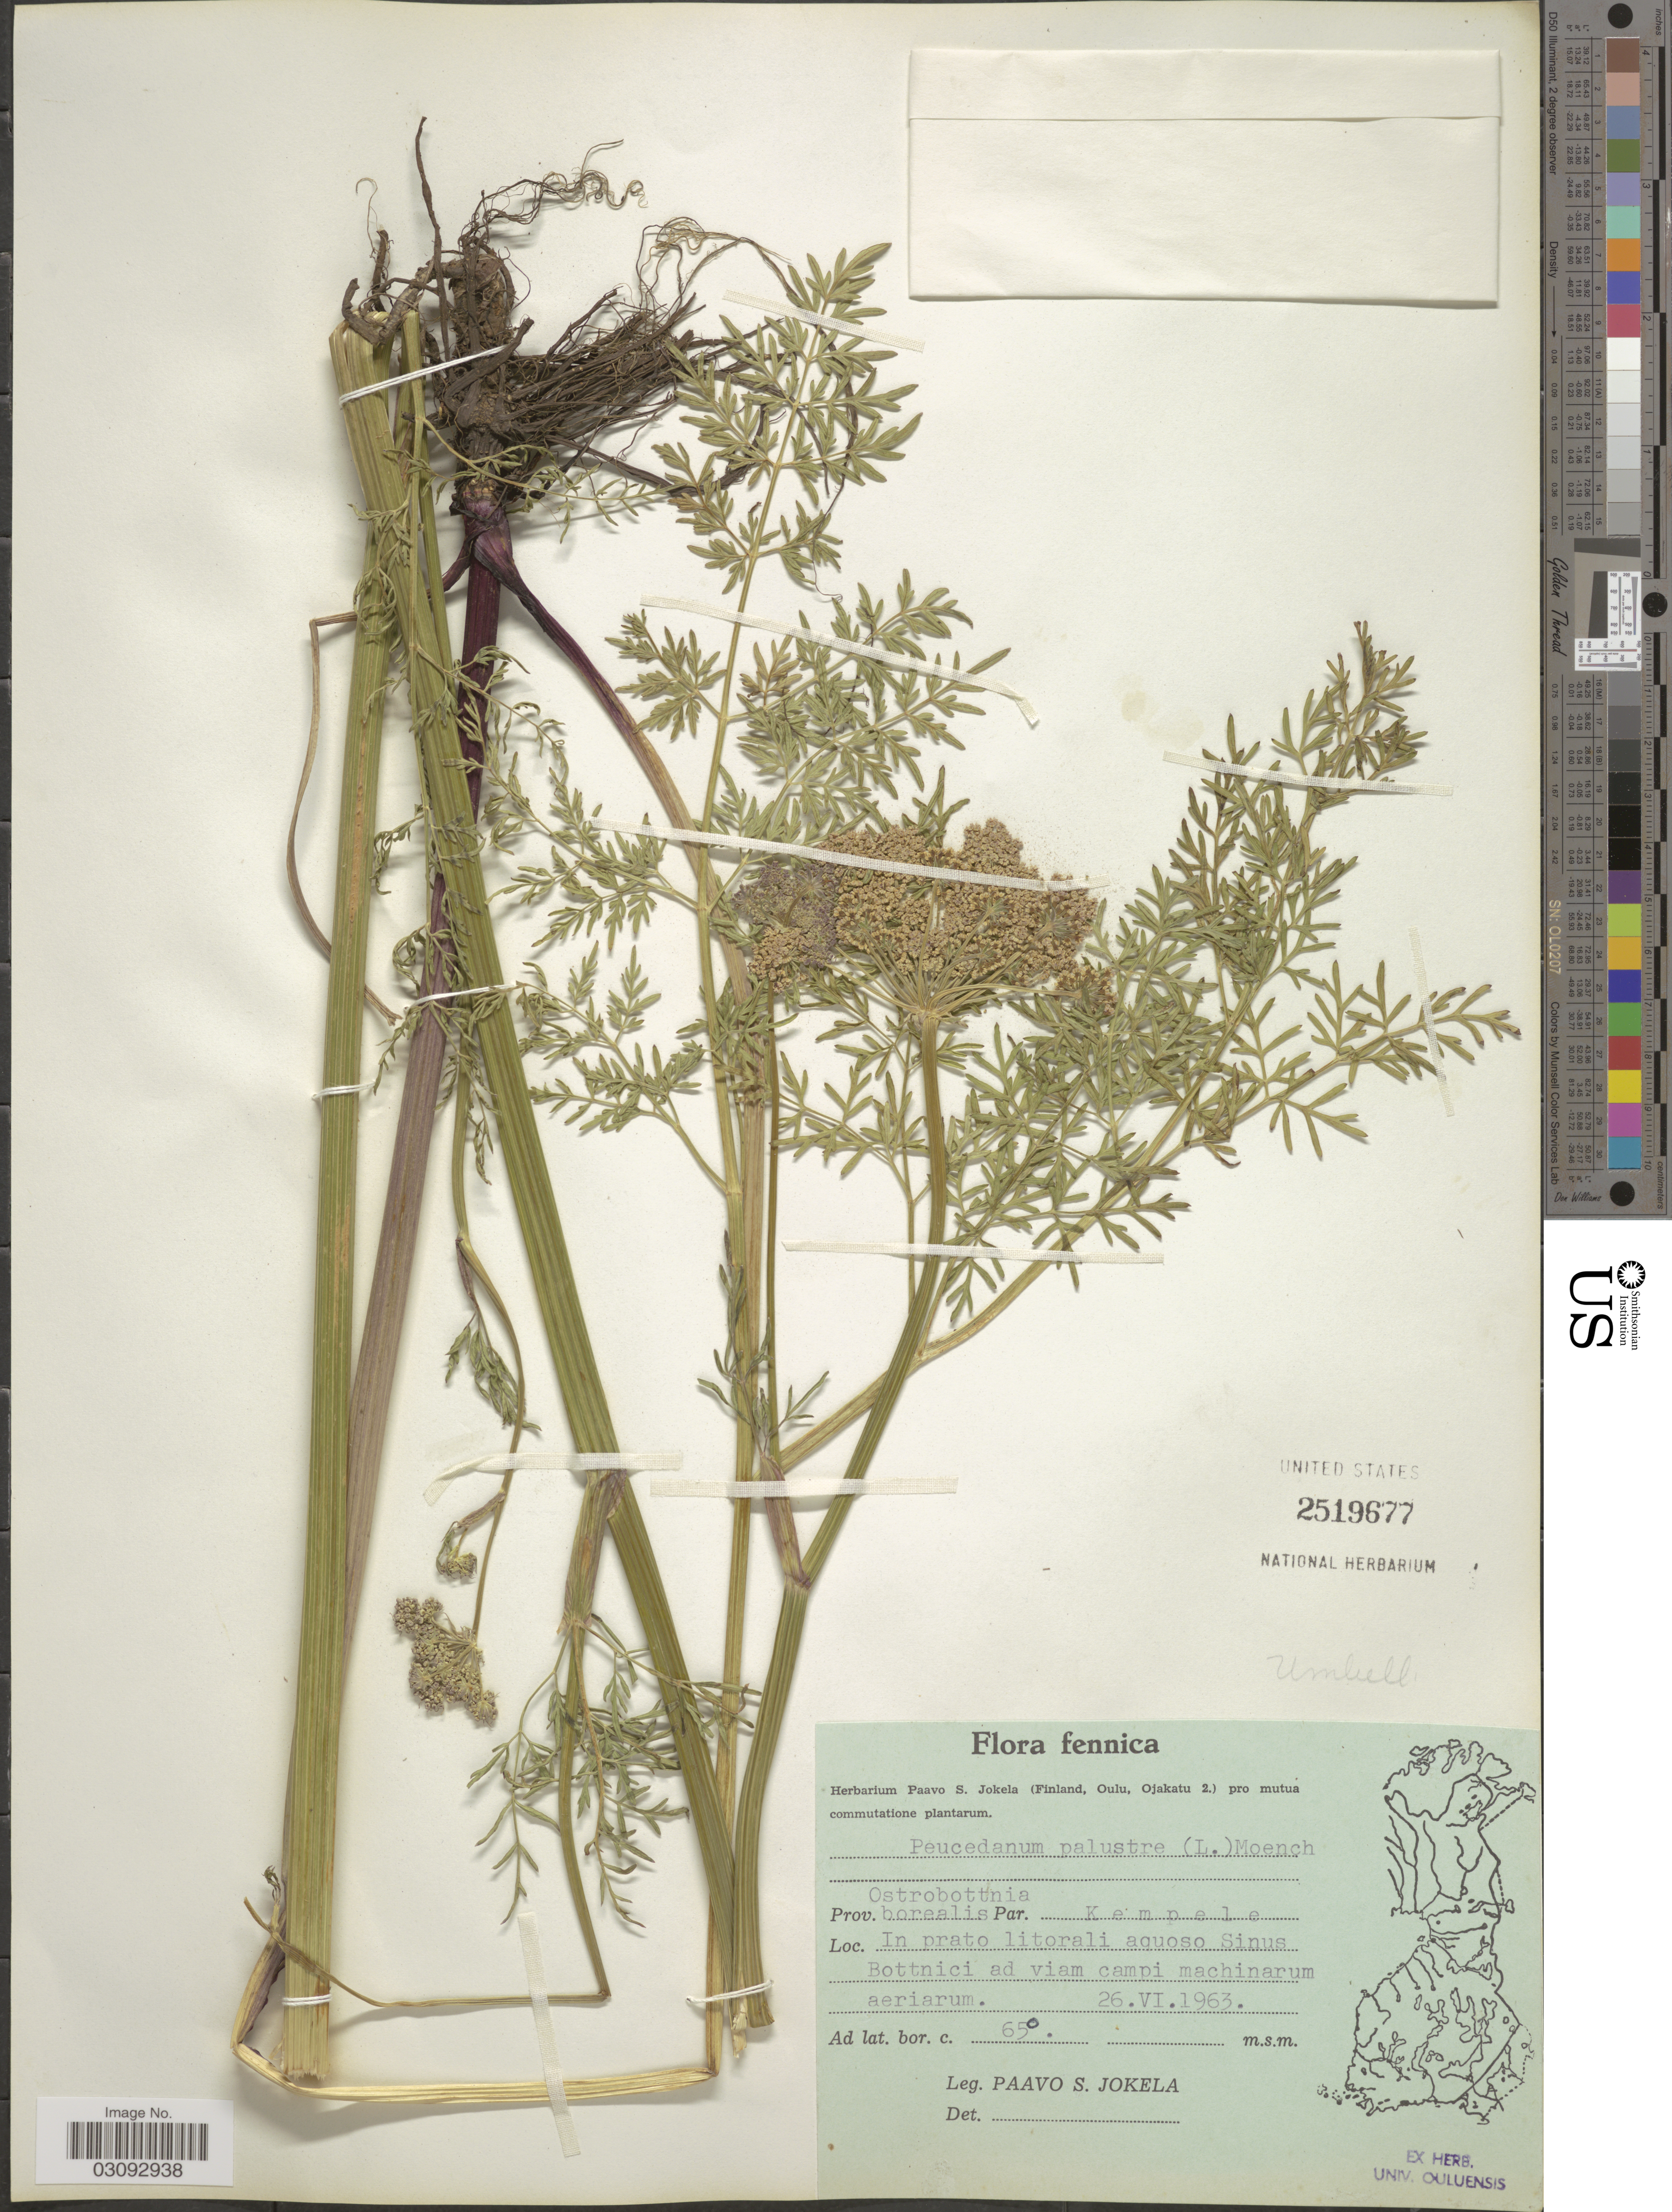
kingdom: Plantae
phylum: Tracheophyta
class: Magnoliopsida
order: Apiales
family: Apiaceae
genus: Peucedanum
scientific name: Peucedanum palustre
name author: (L.) Moench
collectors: P. Jokela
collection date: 1963-06-26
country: Finland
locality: Fennica, Prov. Ostrobottnia borealis, Par. Kempele.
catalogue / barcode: US 2519677